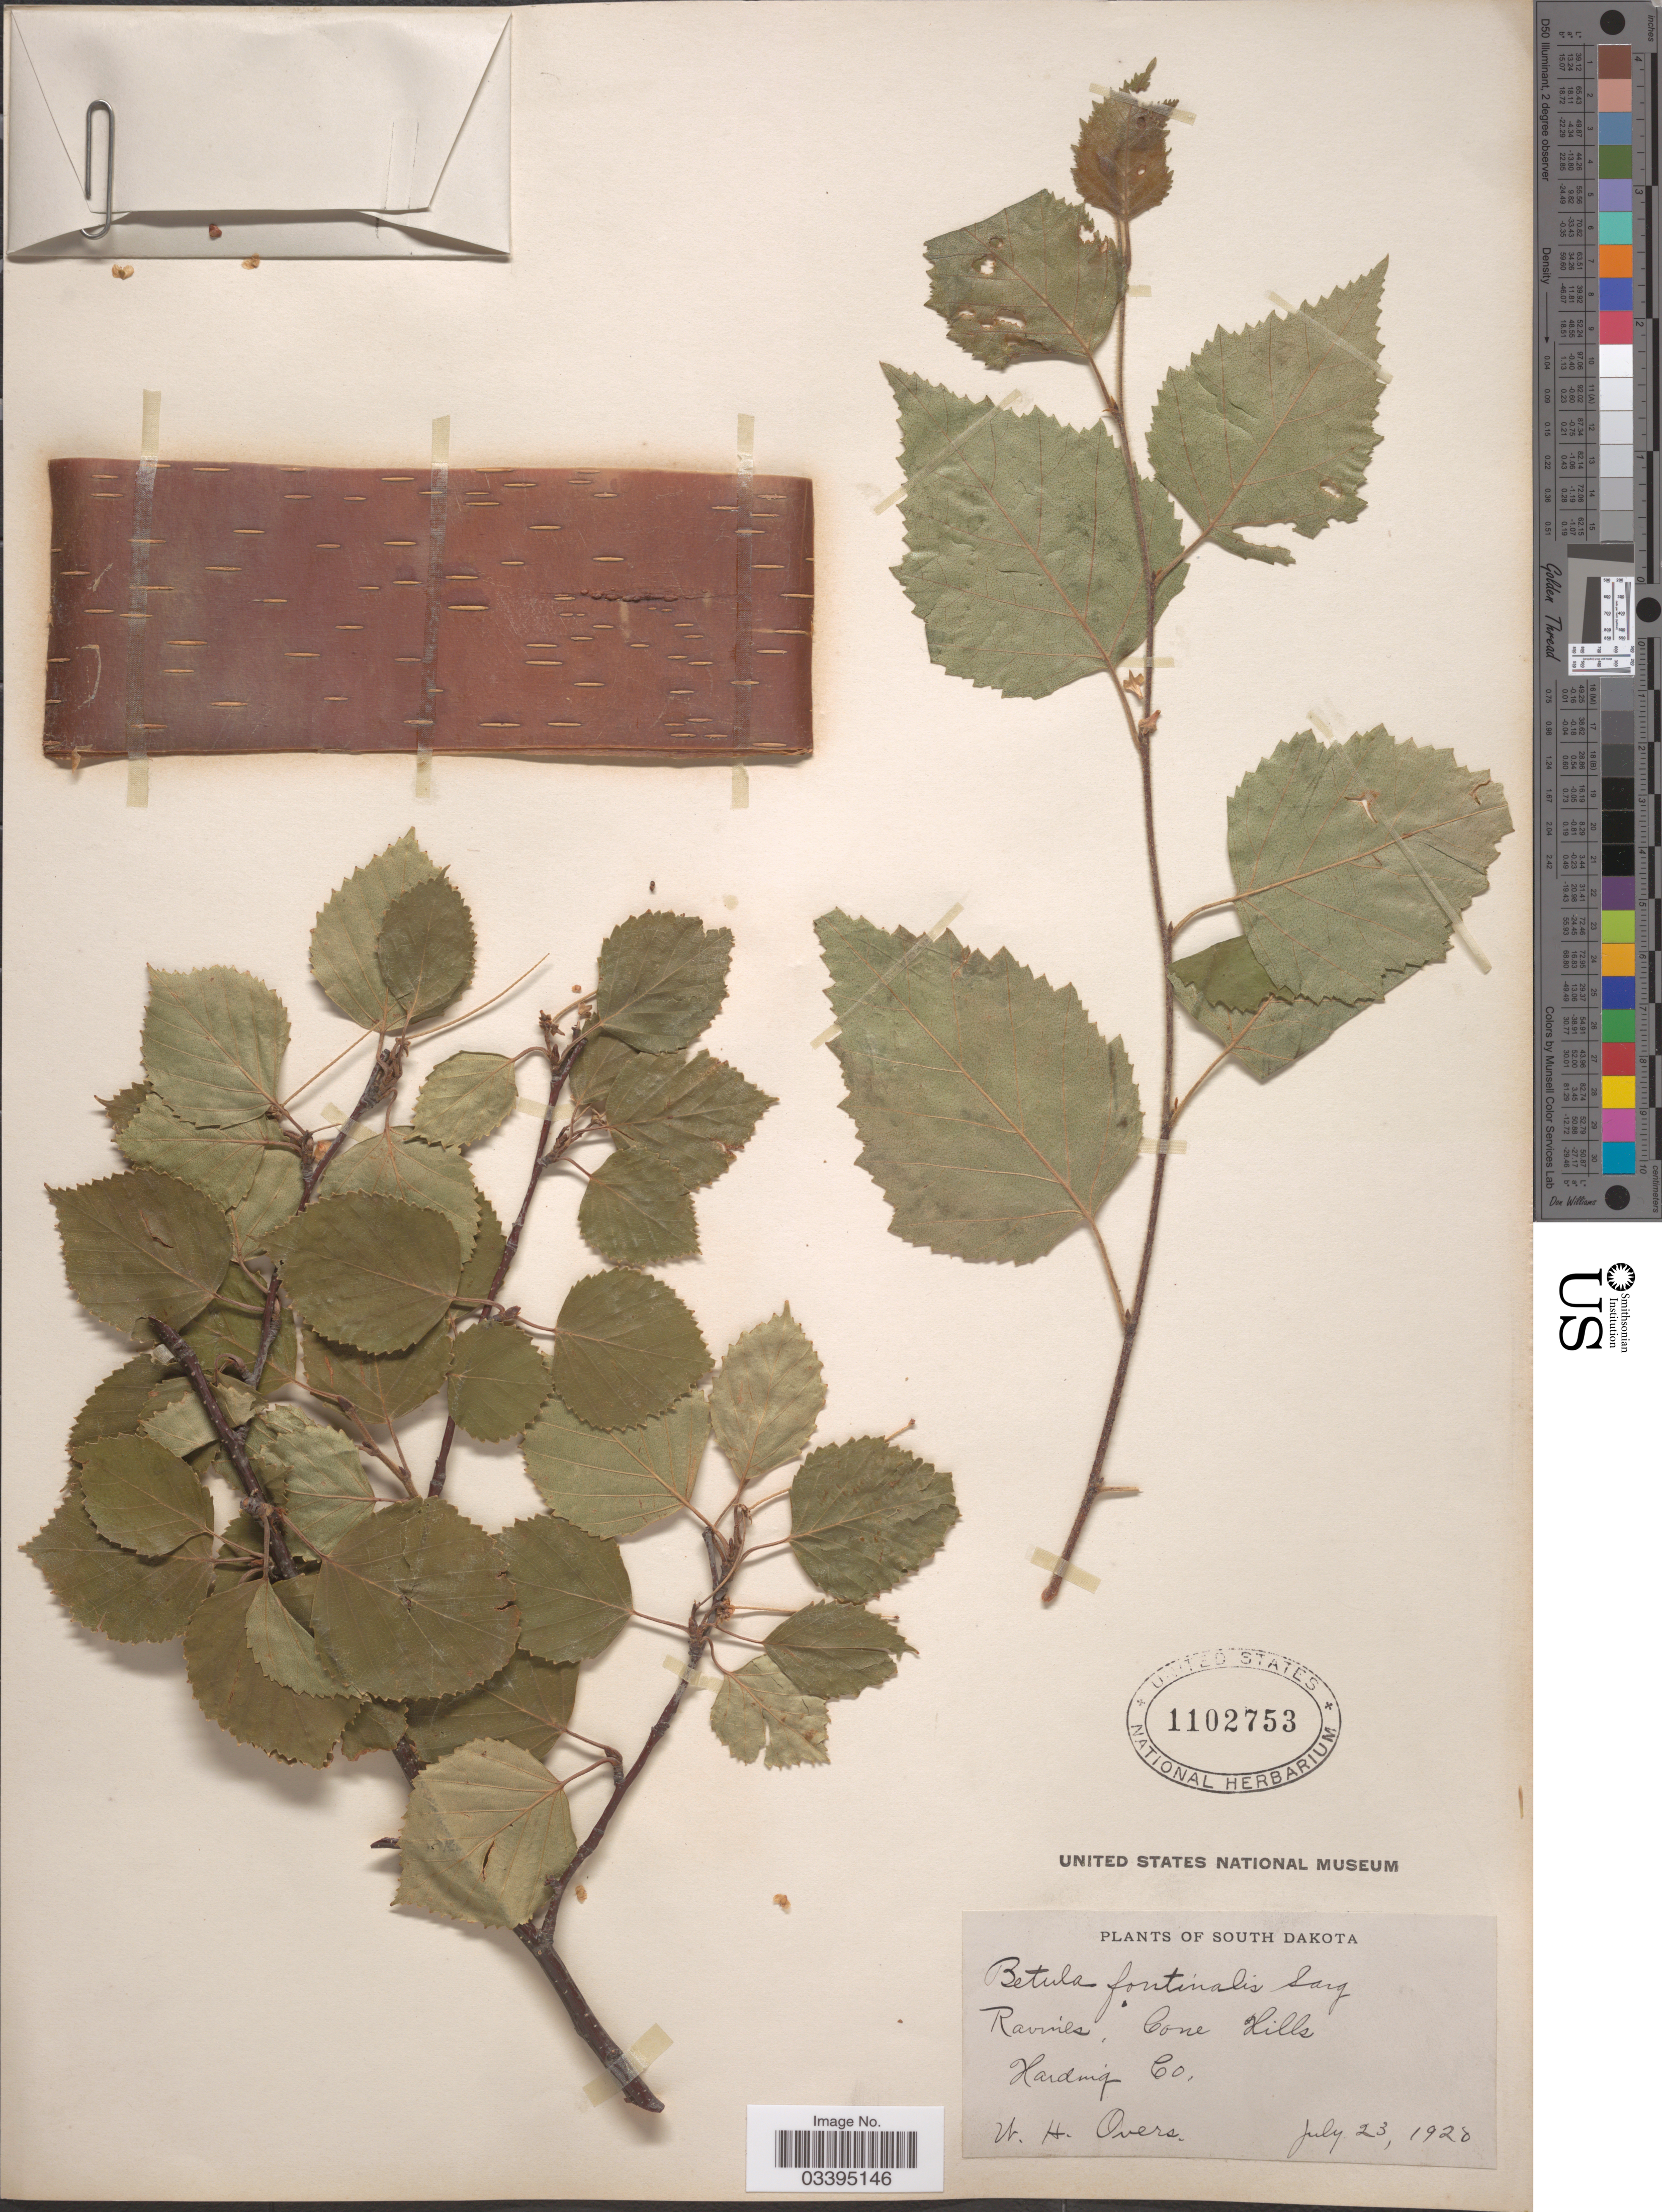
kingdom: Plantae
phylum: Tracheophyta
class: Magnoliopsida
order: Fagales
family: Betulaceae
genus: Betula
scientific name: Betula fontinalis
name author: Sarg.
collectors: W. Overs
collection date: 1928-07-23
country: United States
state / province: South Dakota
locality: Ravines, Cone Hills Harding Co.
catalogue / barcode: US 1102753